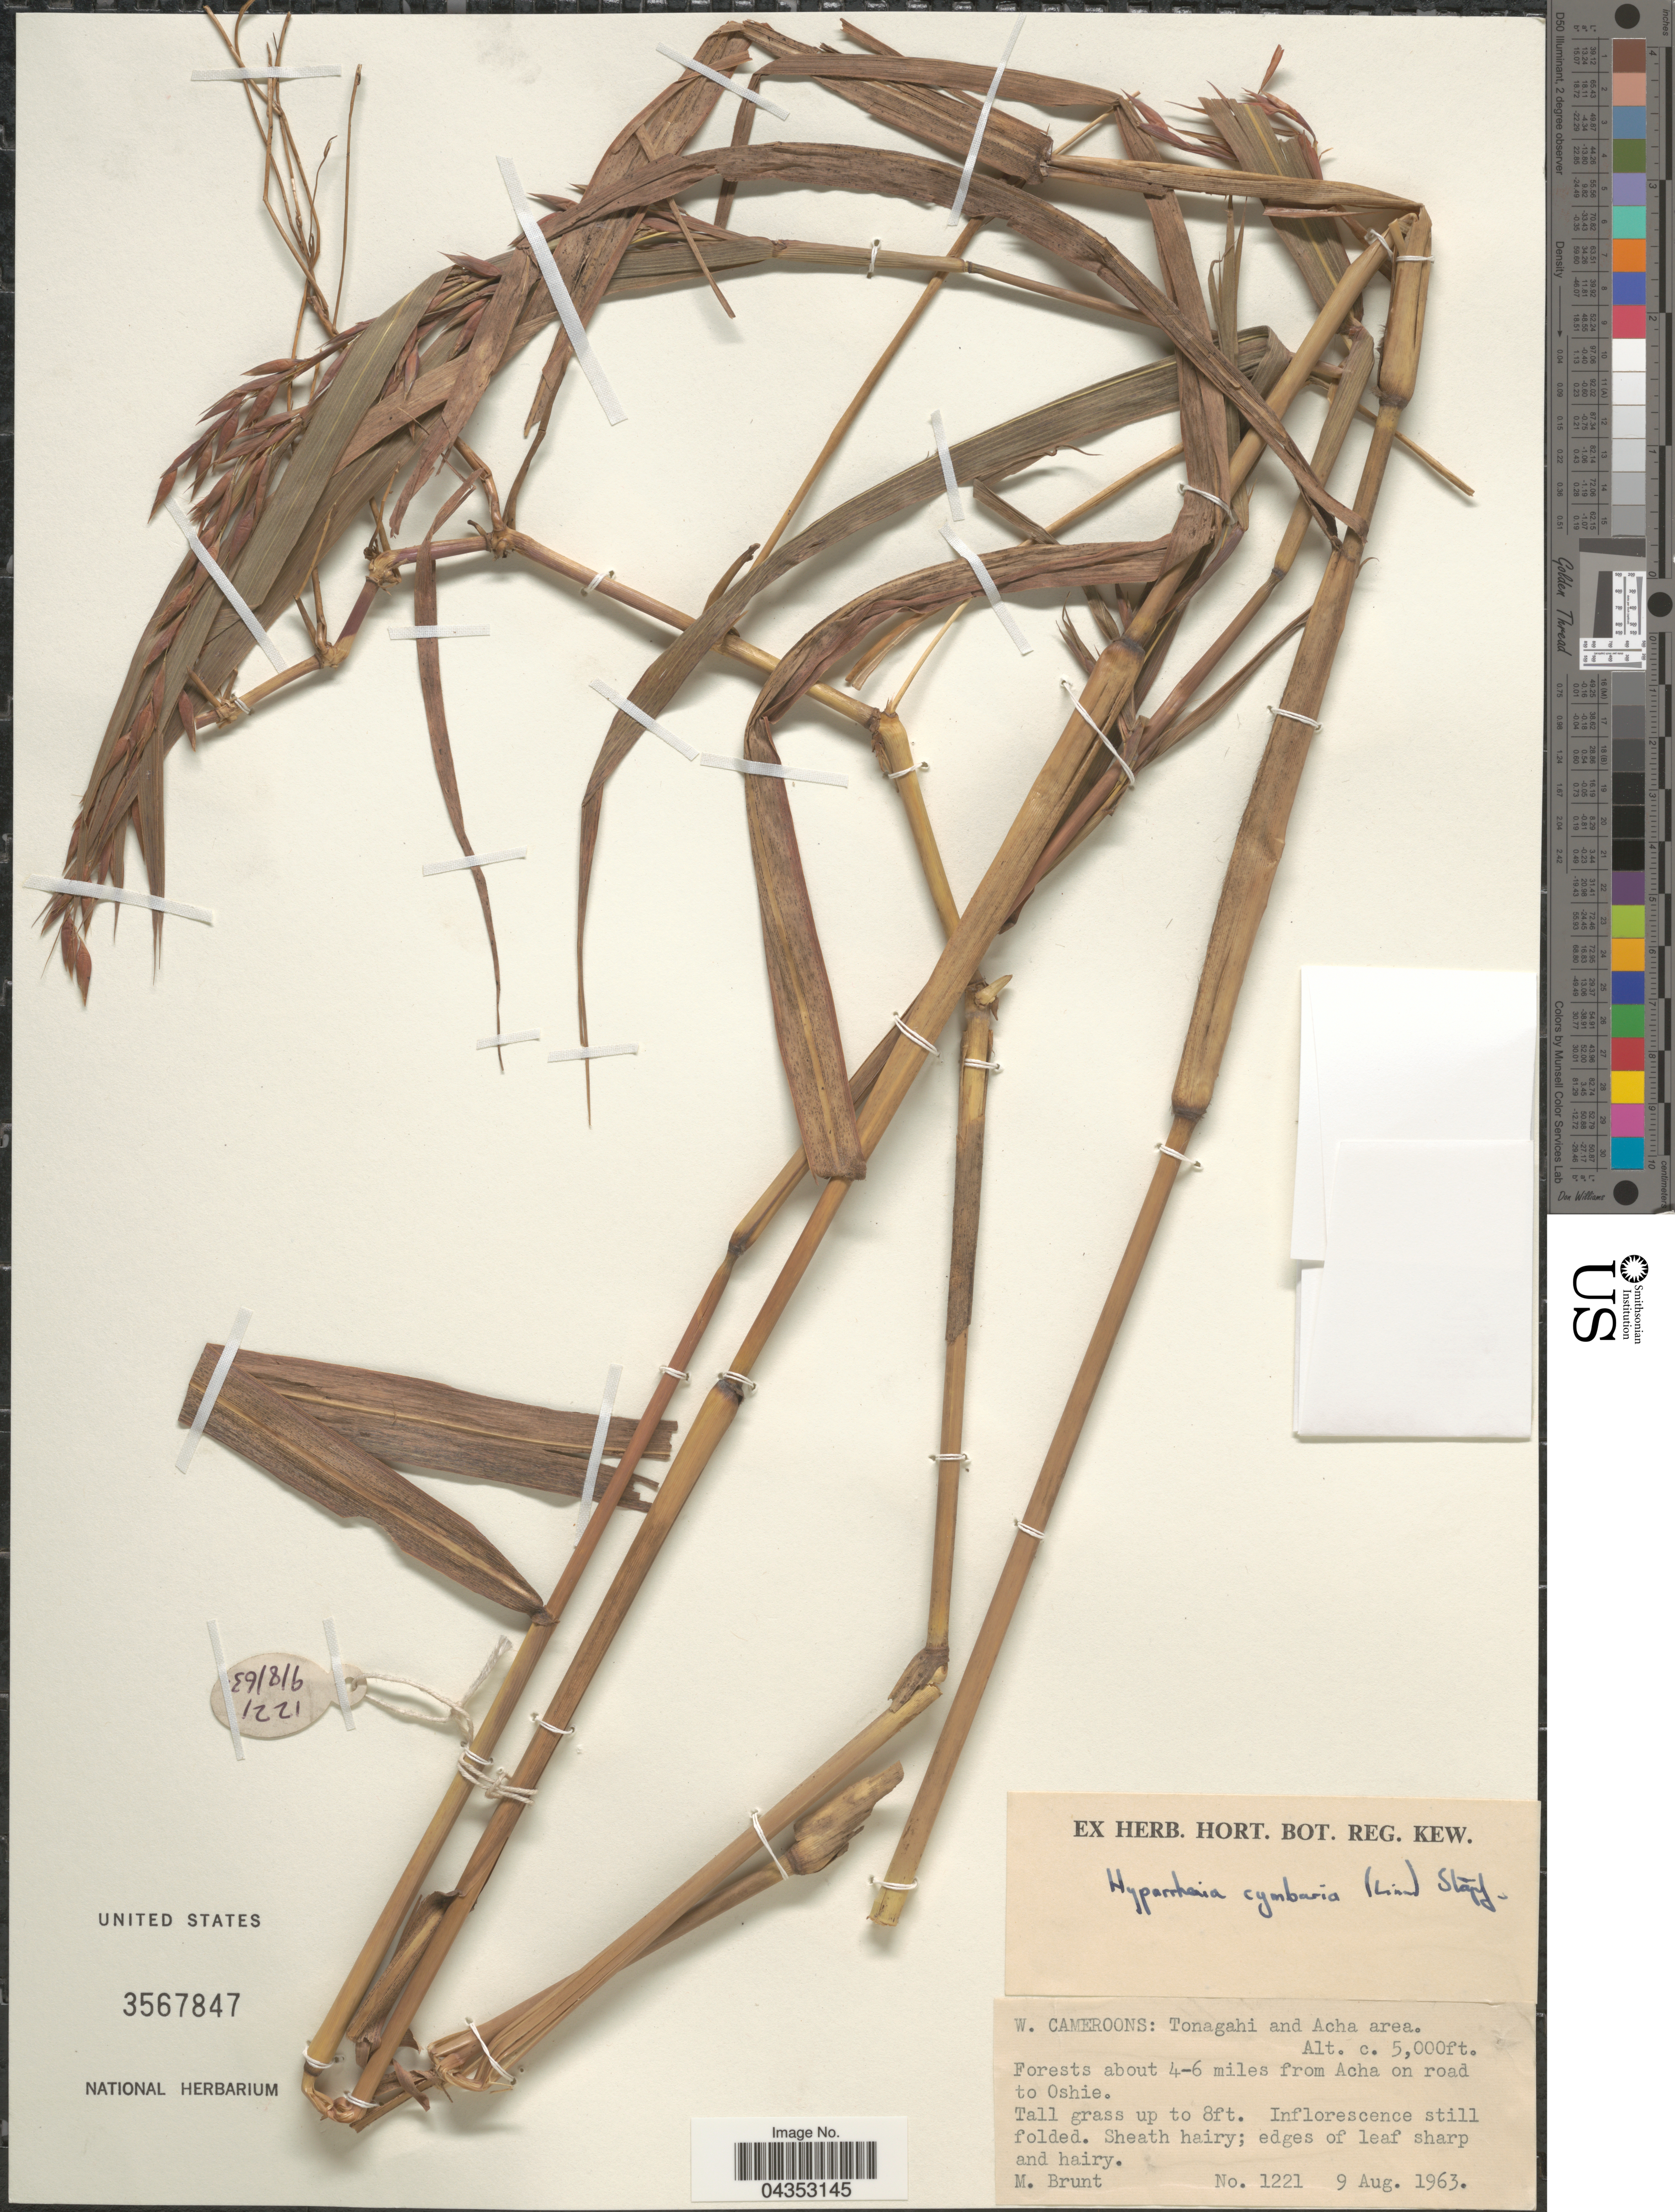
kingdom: Plantae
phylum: Tracheophyta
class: Liliopsida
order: Poales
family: Poaceae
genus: Hyparrhenia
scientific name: Hyparrhenia cymbaria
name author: (L.) Stapf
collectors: M. Brunt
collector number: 1221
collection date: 1963-08-09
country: Cameroon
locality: W. Cameroons: Tonagahi and Acha area. Forests about 4-6 miles from Acha on road to Oshie.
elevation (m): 1524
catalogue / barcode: US 3567847